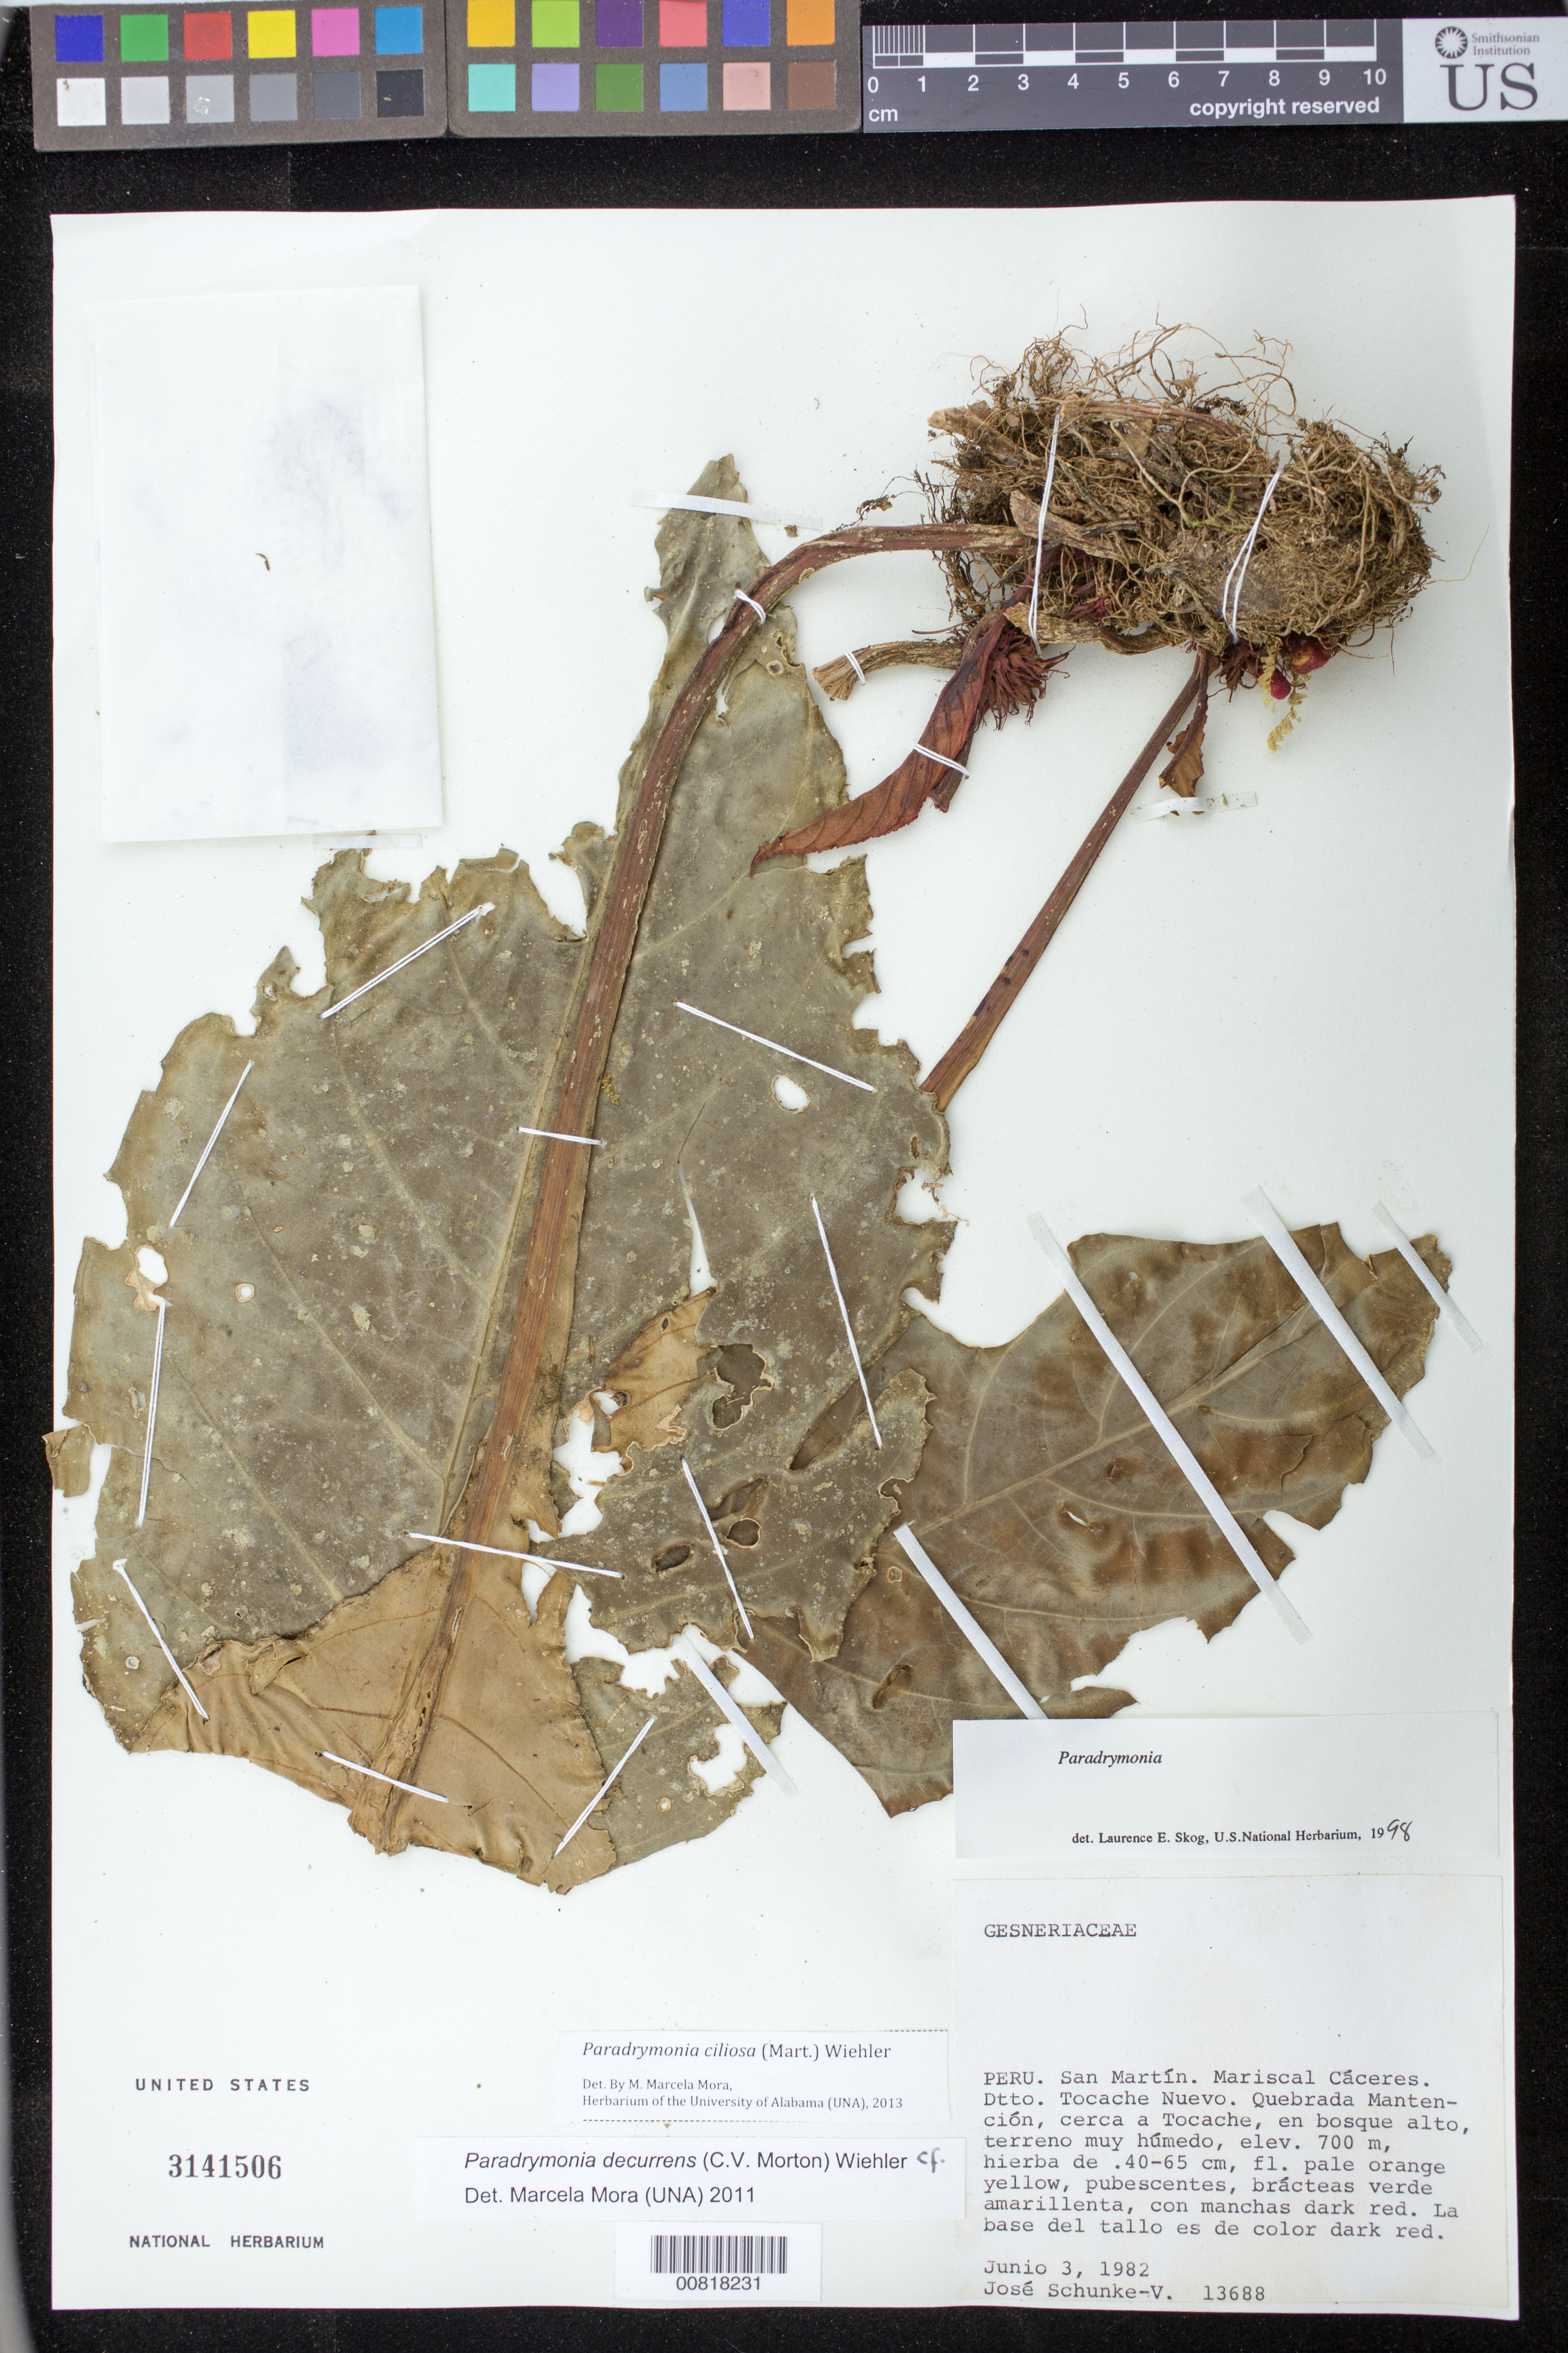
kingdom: Plantae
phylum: Tracheophyta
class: Magnoliopsida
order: Lamiales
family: Gesneriaceae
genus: Paradrymonia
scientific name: Paradrymonia ciliosa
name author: (Mart.) Wiehler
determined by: Mora, M. Marcela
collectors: J. Schunke Vigo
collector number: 13688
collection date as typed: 03 Jun 1982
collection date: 1982-06-03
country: Peru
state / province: San Martín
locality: Prov. Mariscal Cáceres, Dtto. Tocache Nuevo; Quebrada Mantención, cerca a Tocache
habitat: En bosque alto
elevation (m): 700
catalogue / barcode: US 3141506